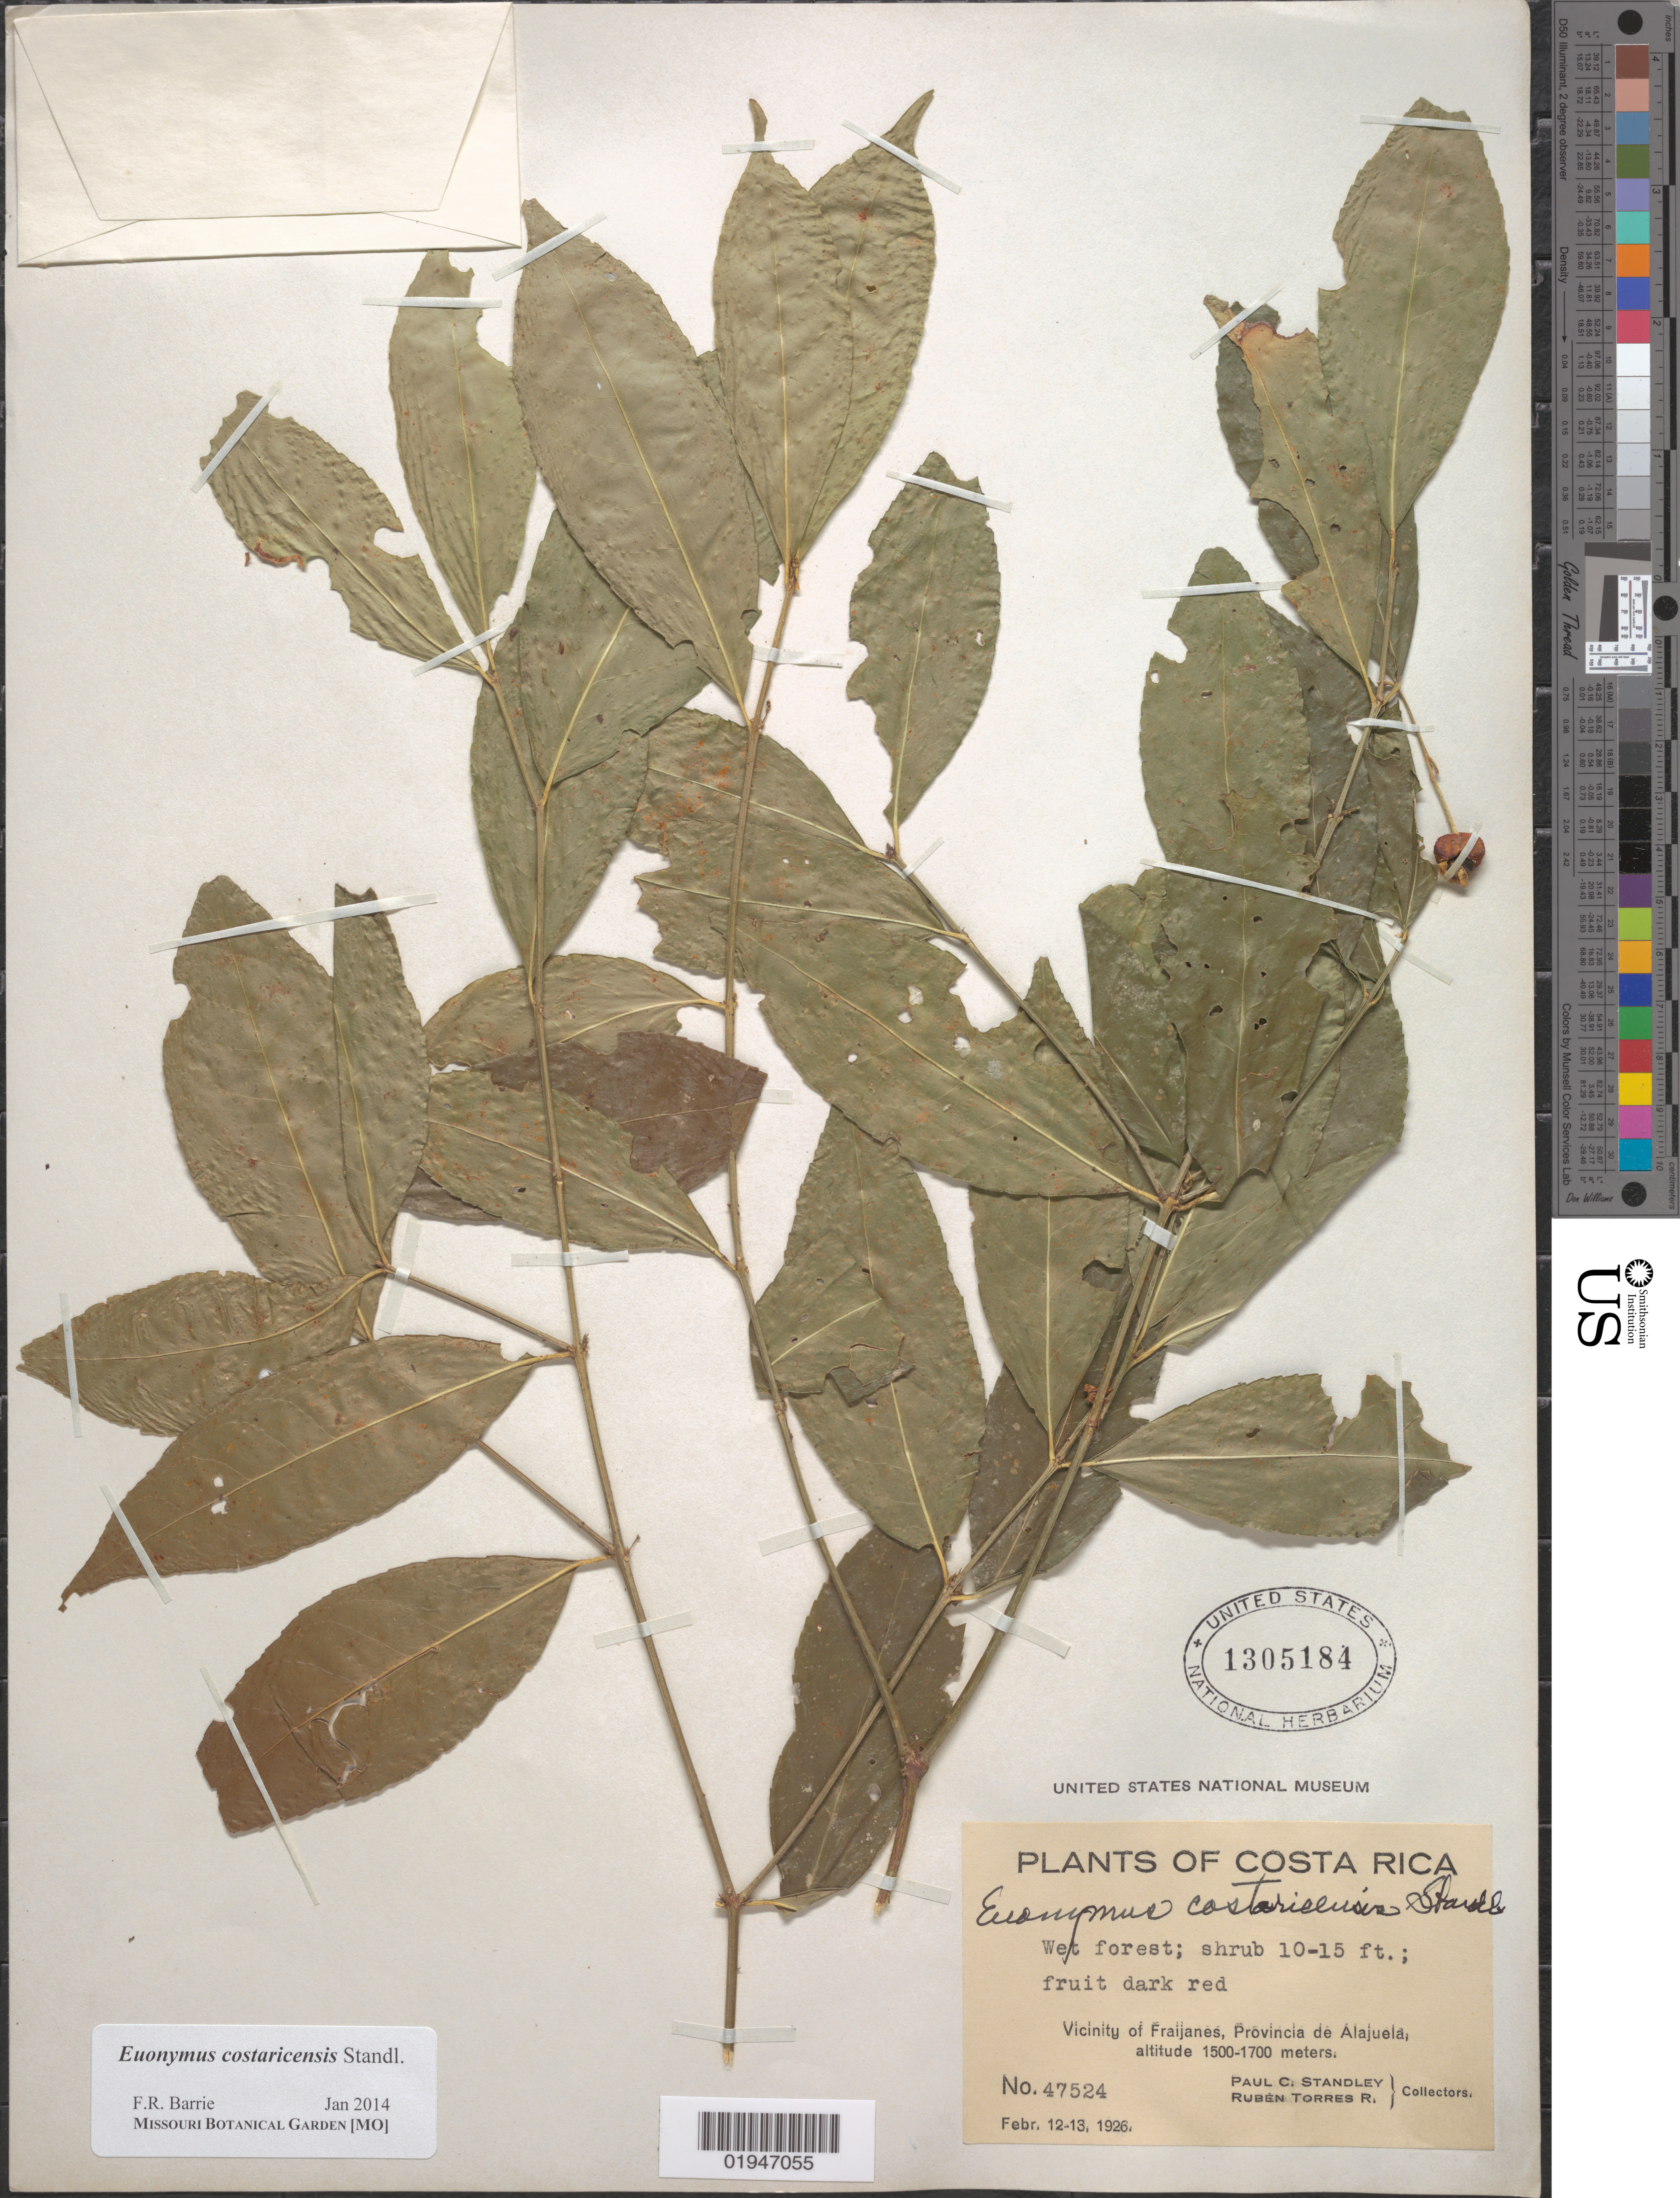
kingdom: Plantae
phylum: Tracheophyta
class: Magnoliopsida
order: Celastrales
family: Celastraceae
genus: Euonymus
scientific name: Euonymus costaricensis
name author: Standl.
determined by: Barrie, F. R.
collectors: P. C. Standley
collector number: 47524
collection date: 1926-02-12/1926-02-13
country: Costa Rica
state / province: Alajuela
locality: Fraijanes vicinity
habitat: Wet forest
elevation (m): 1500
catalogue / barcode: US 1305184